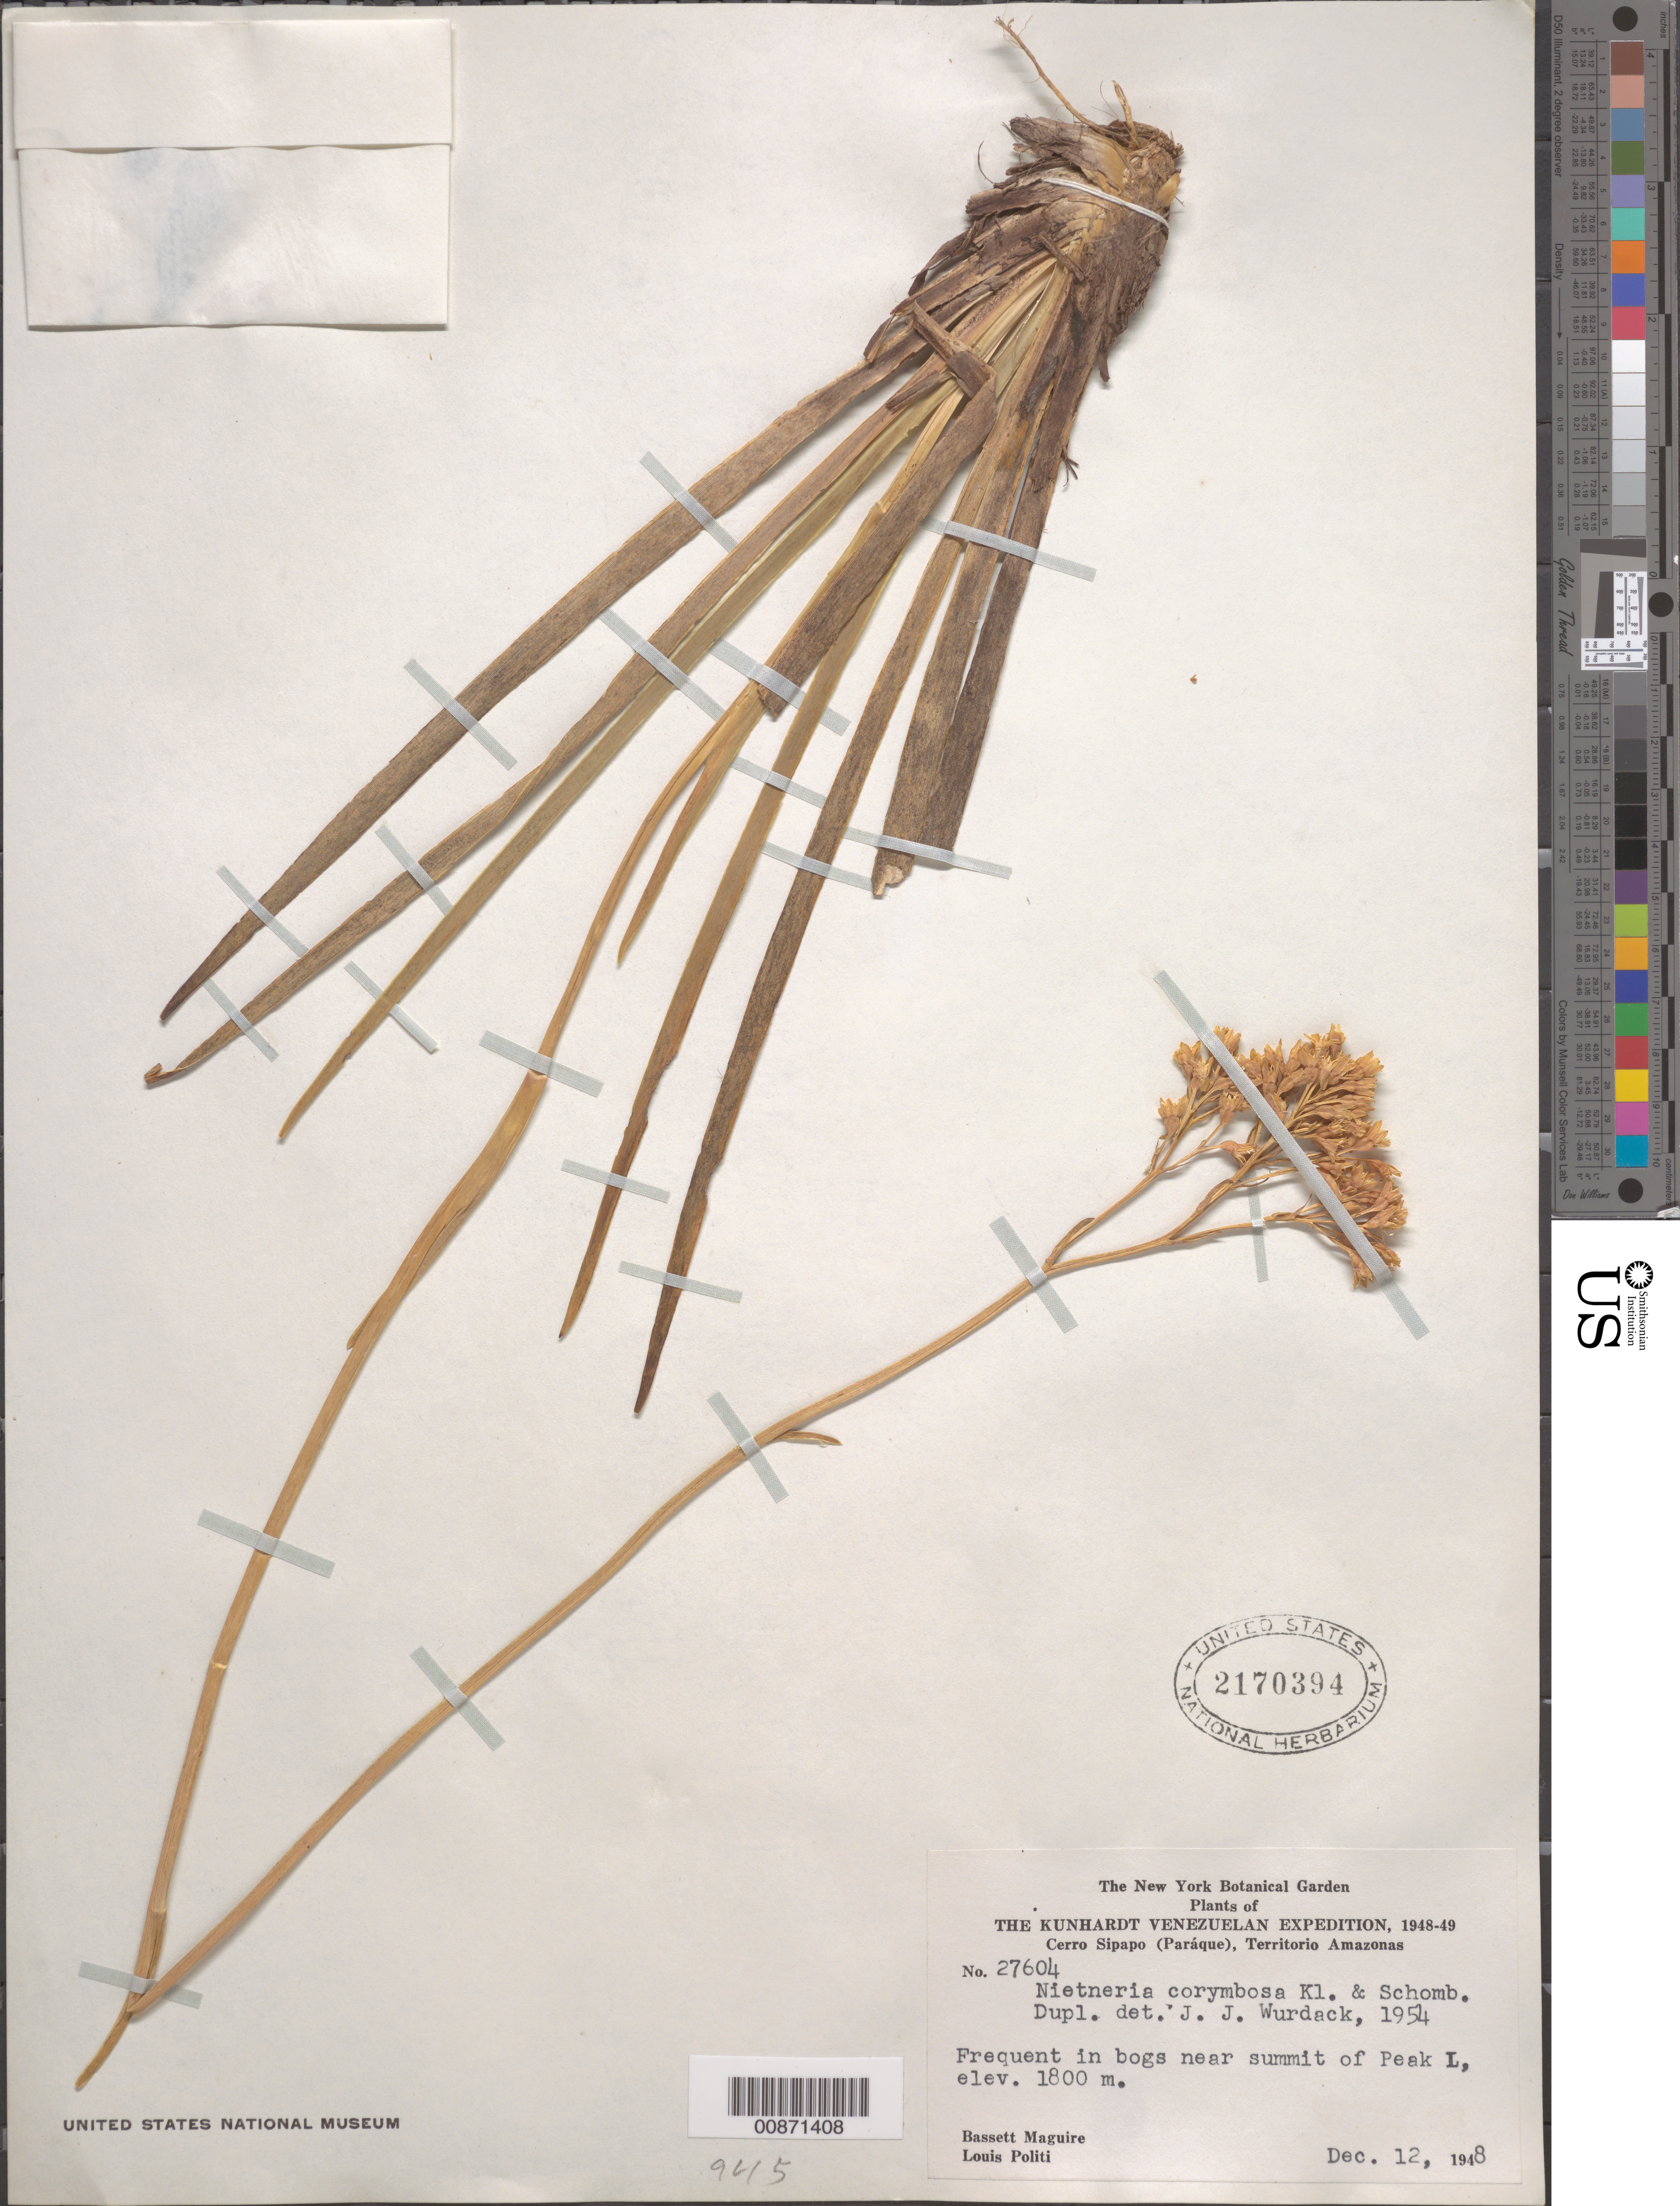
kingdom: Plantae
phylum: Tracheophyta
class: Liliopsida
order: Dioscoreales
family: Nartheciaceae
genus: Nietneria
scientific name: Nietneria corymbosa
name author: Klotzsch & M.R. Schomb. ex B.D. Jacks.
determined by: Wurdack, John J., (US), US (UNITED STATES)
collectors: B. Maguire & L. Politi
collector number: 27604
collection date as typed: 12-Dec-48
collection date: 1948-12-12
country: Venezuela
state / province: Amazonas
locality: Cerro Sipapo (Paráque), near summit of Peak I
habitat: Bogs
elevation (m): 1800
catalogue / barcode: US 2170394